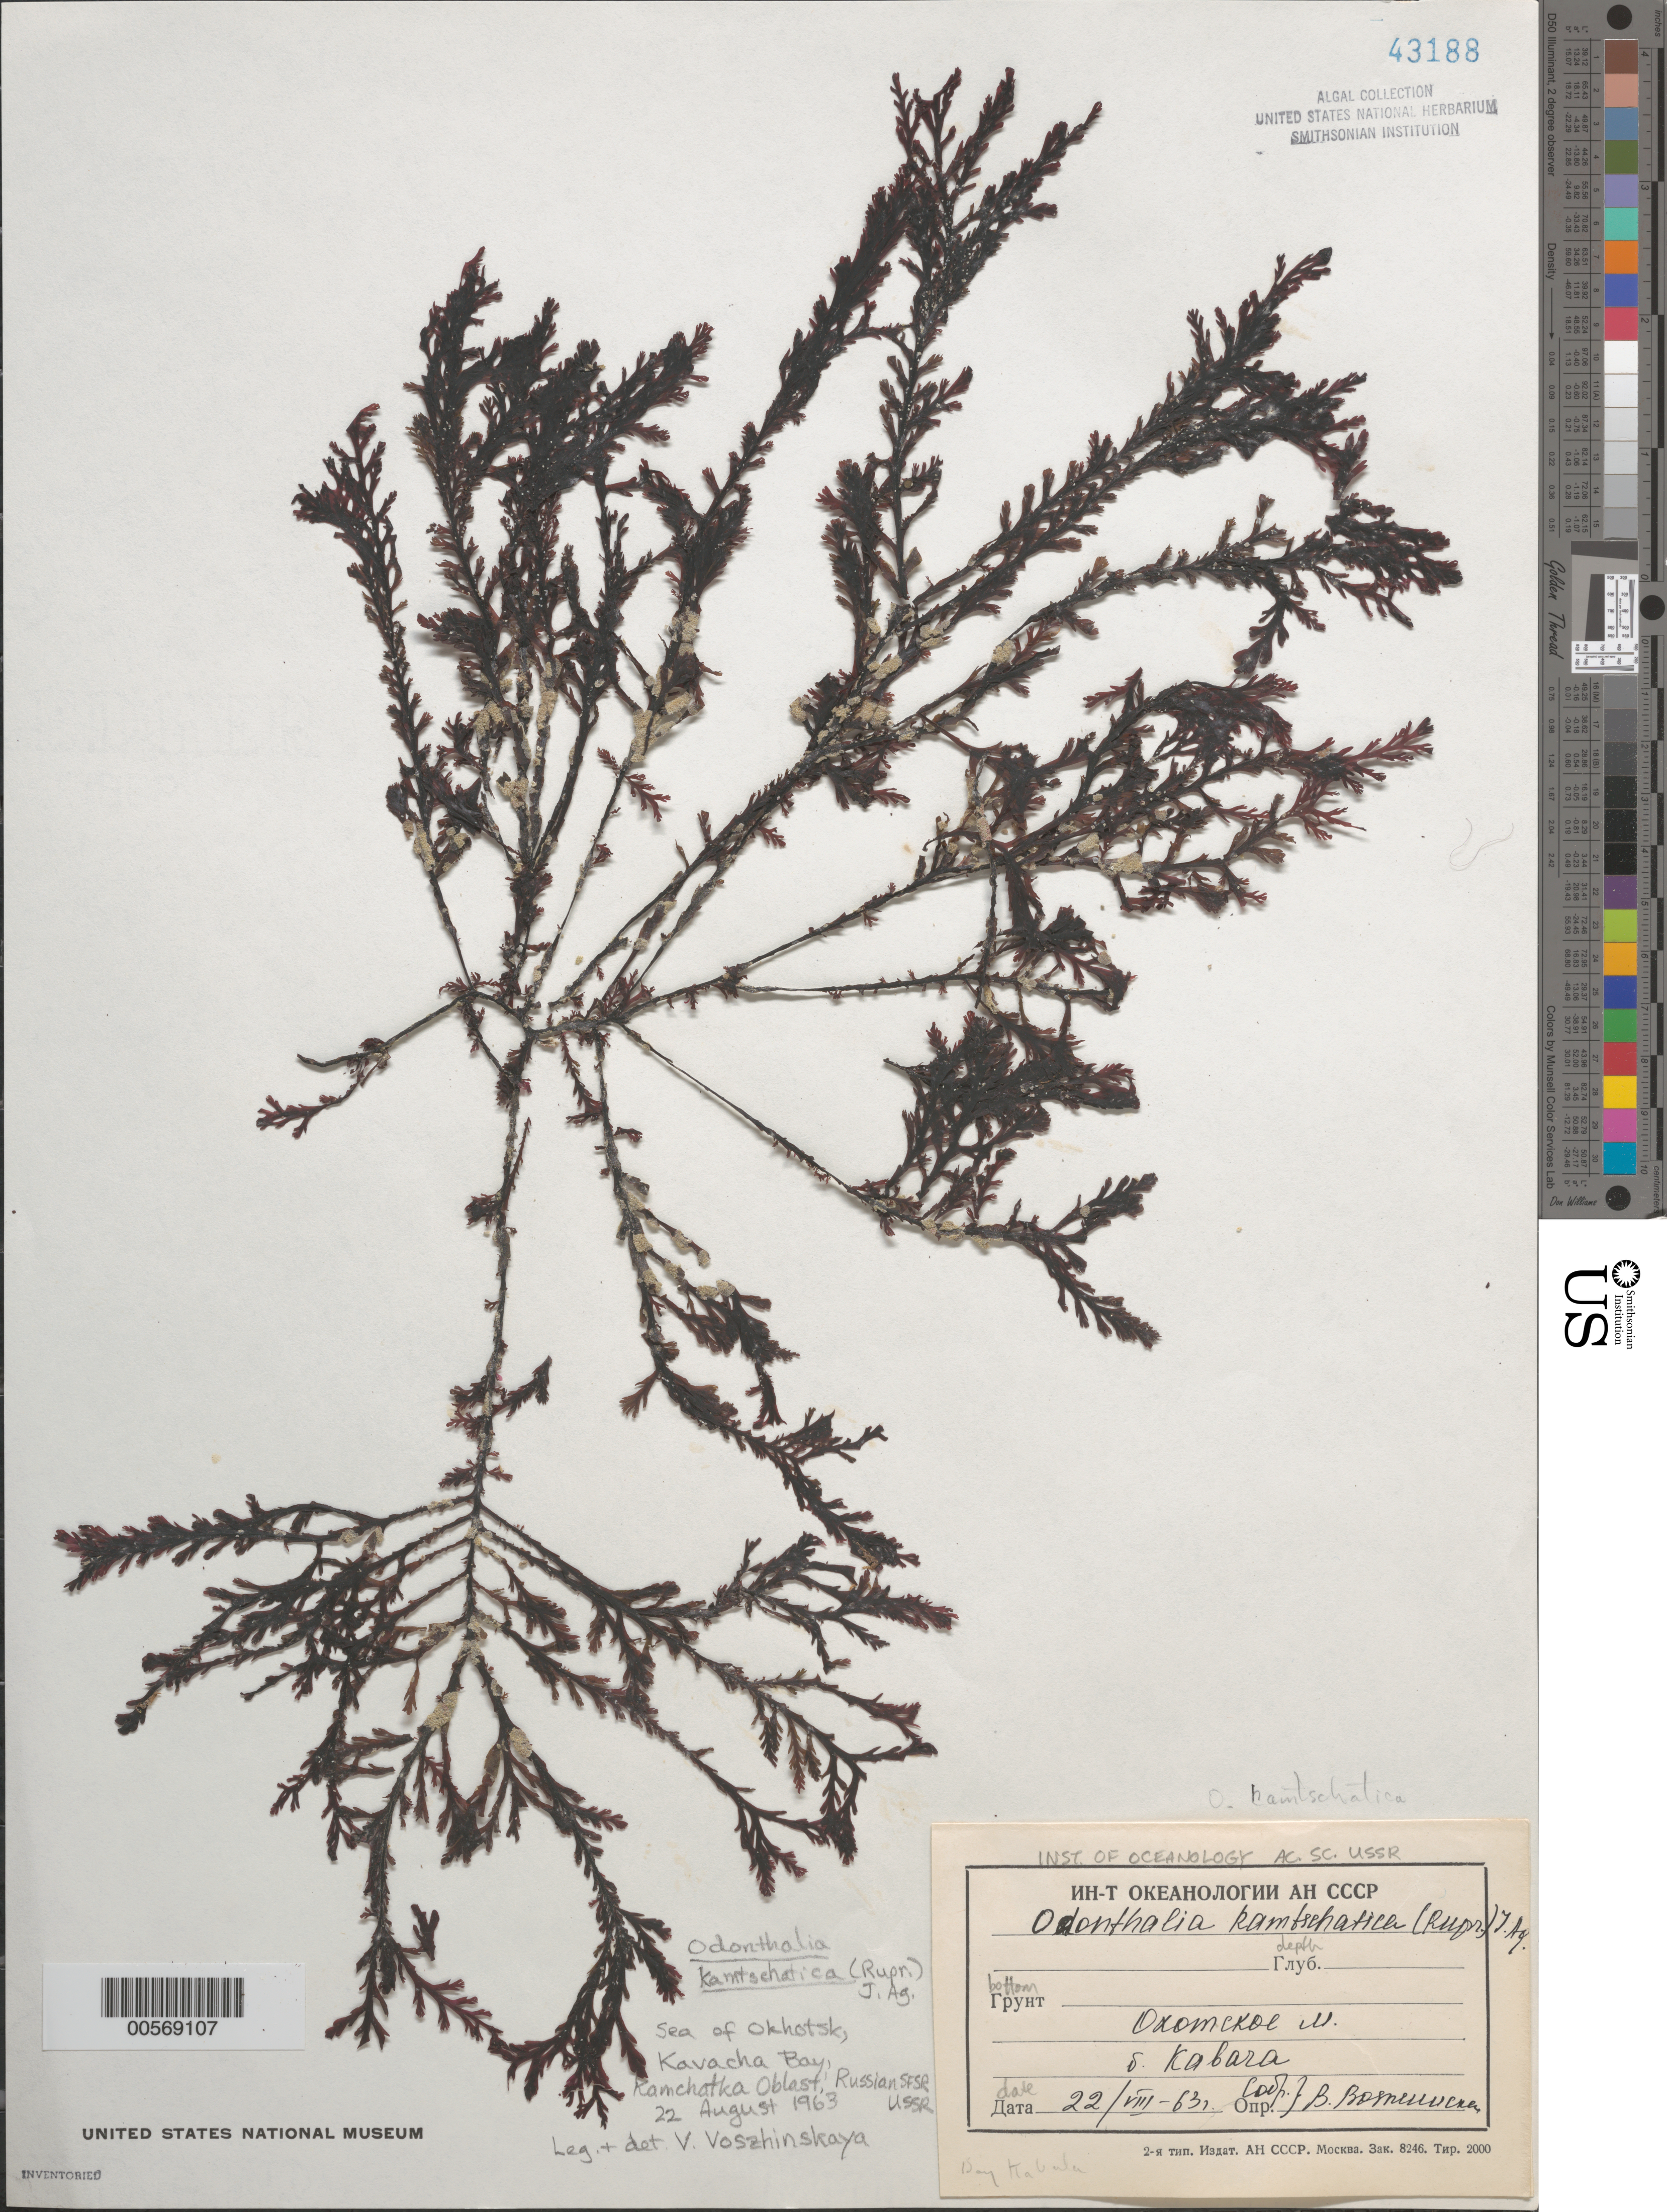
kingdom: Plantae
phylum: Rhodophyta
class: Florideophyceae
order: Ceramiales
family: Rhodomelaceae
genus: Odonthalia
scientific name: Odonthalia kamtschatica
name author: (Rupr.) J. Agardh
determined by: Vozzhinskaya, V.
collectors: V. Vozzhinskaya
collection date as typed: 22 Aug 1963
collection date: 1963-08-22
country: Russian Federation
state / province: Kamchatka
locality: Sea of Okhotsk, Kavacha Bay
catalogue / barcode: US 43188